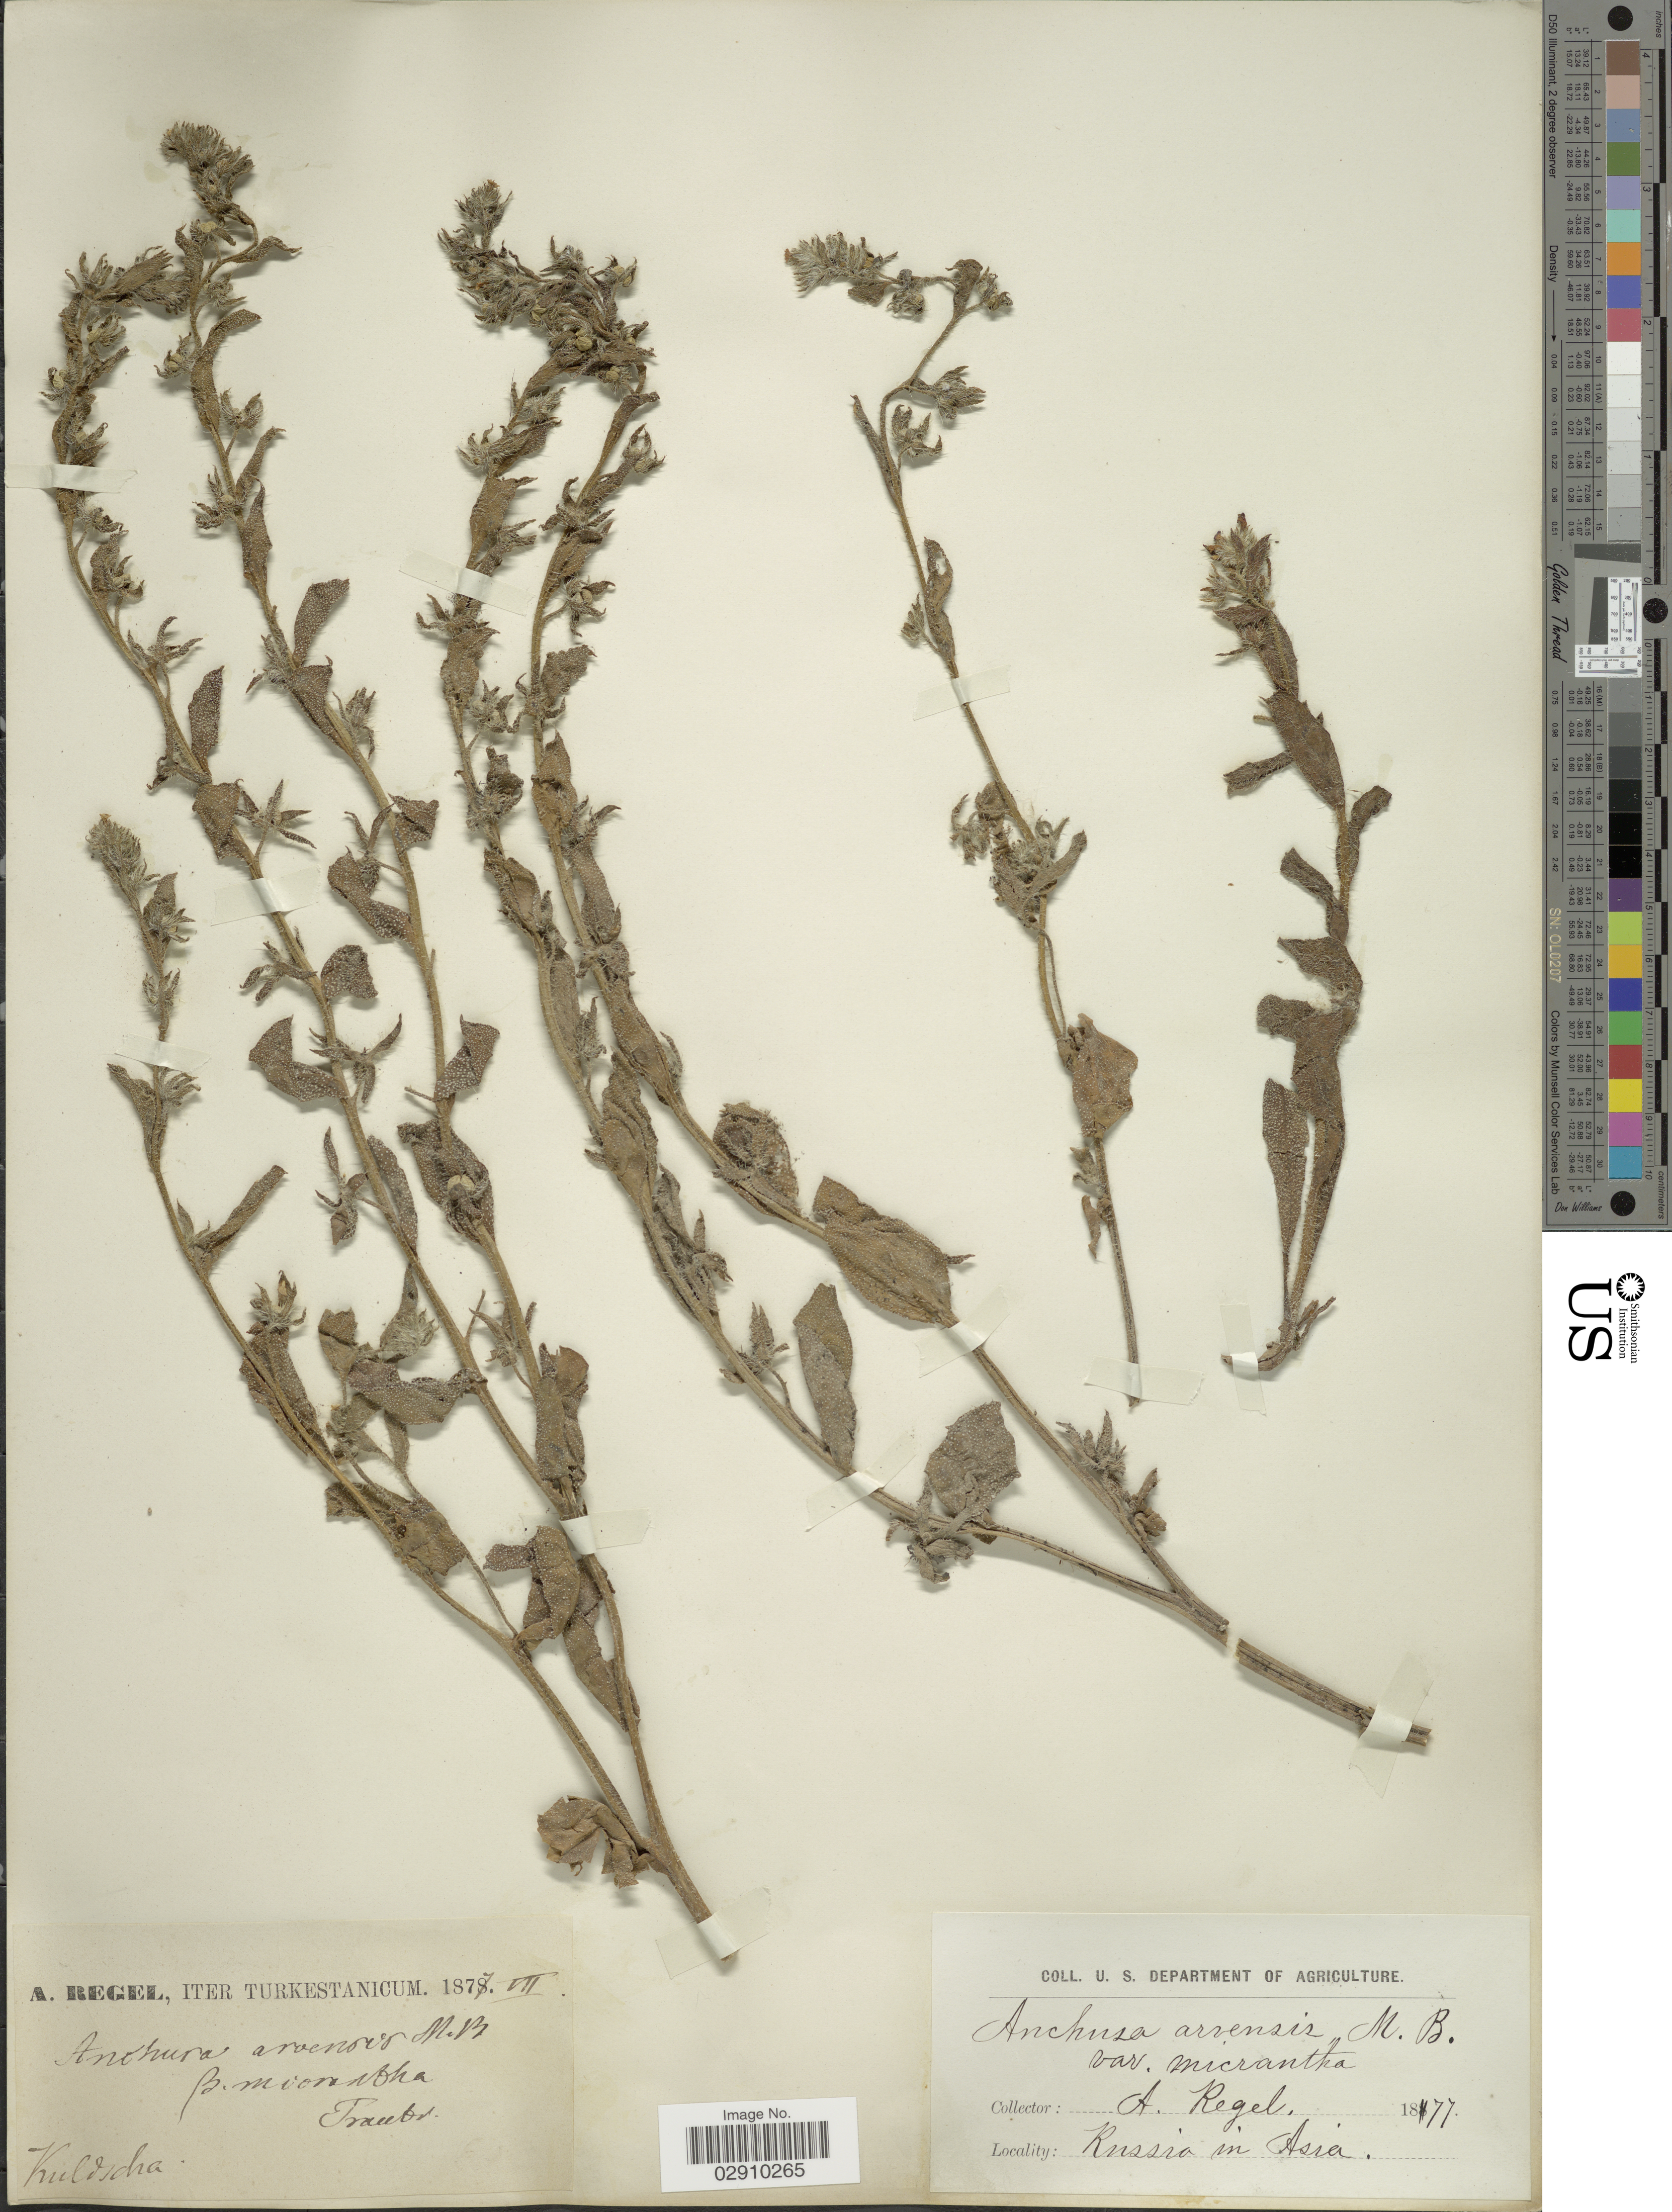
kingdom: Plantae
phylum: Tracheophyta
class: Magnoliopsida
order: Boraginales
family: Boraginaceae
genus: Anchusa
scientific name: Anchusa arvensis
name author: (L.) M. Bieb.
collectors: A. Regel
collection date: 1877-07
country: China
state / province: Xinjiang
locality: Turkestanicum. Kuldscha. Russia in Asia.